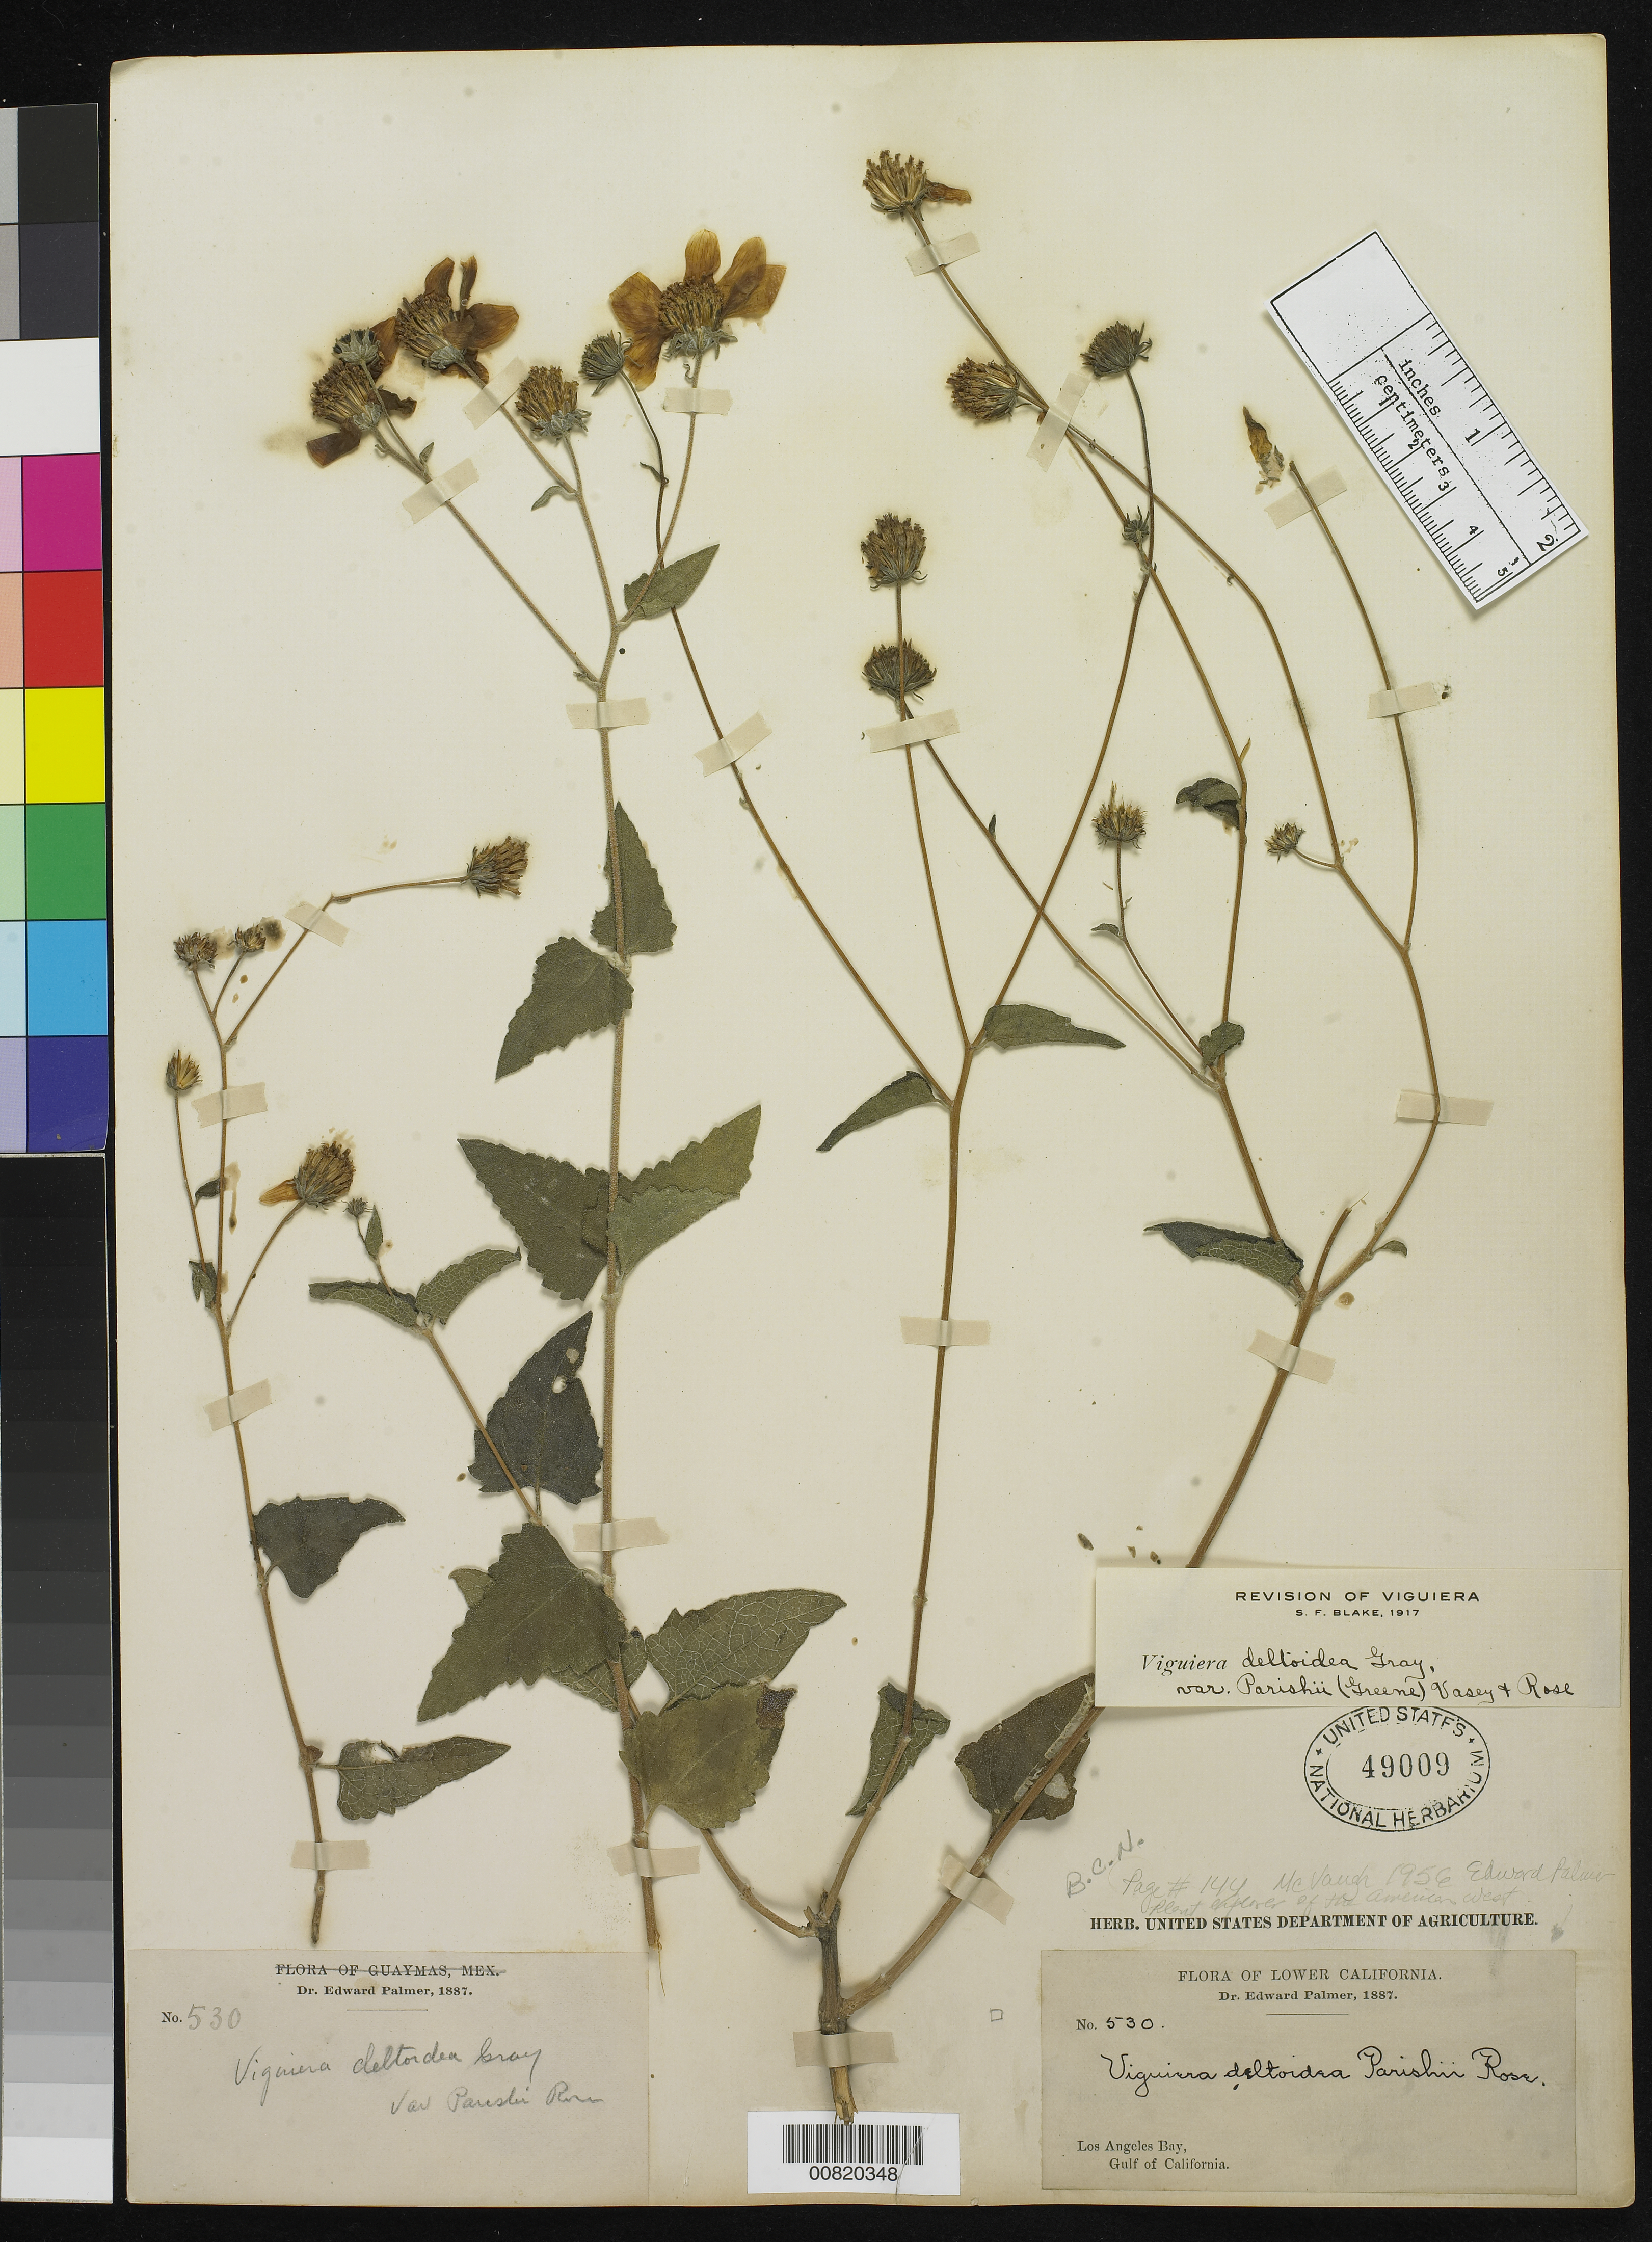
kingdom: Plantae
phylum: Tracheophyta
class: Magnoliopsida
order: Asterales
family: Asteraceae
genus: Viguiera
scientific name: Viguiera deltoidea var. parishii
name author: (Greene) Vasey & Rose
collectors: E. Palmer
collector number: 530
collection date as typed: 1887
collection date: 1887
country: Mexico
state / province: Baja California Norte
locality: Los Angeles Bay, Baja California Norte.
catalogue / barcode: US 49009